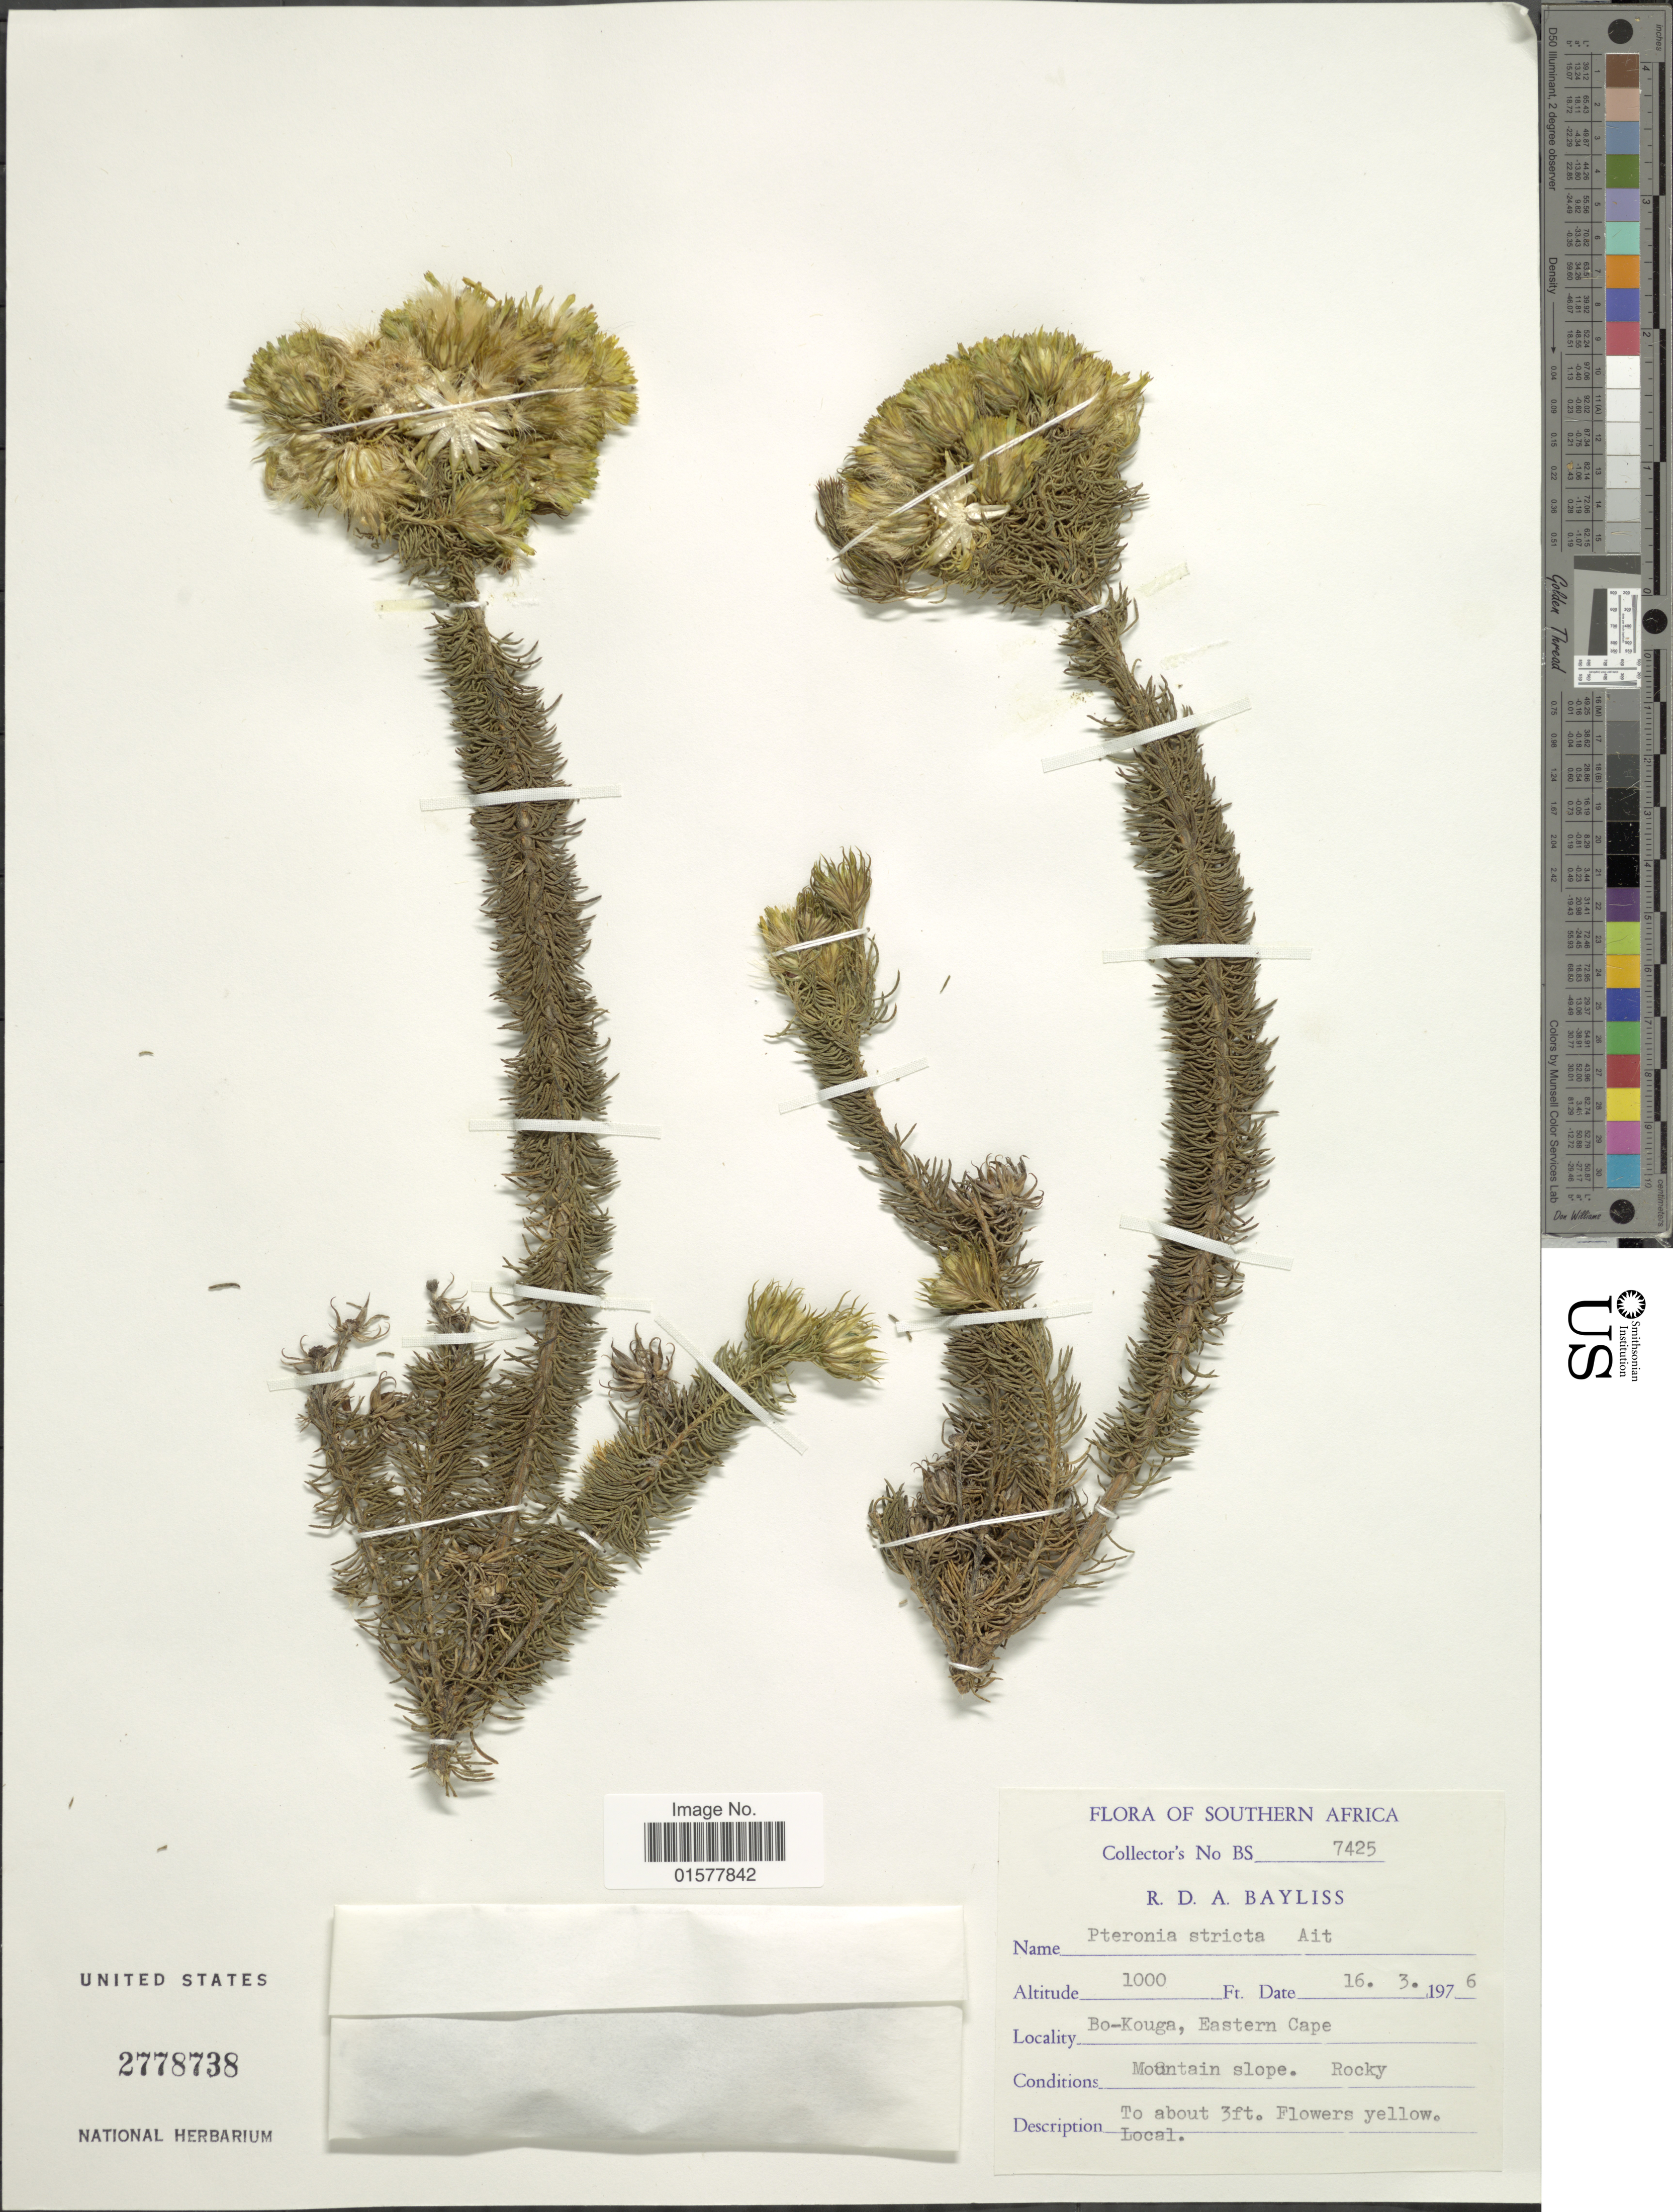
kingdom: Plantae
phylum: Tracheophyta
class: Magnoliopsida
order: Asterales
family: Asteraceae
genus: Pteronia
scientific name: Pteronia stricta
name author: Aiton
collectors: R. Bayliss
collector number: BS 7425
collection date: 1976-03-16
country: South Africa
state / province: Eastern Cape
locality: Southern Africa, Bo-Kouga, Eastern Cape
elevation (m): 305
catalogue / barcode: US 2778738